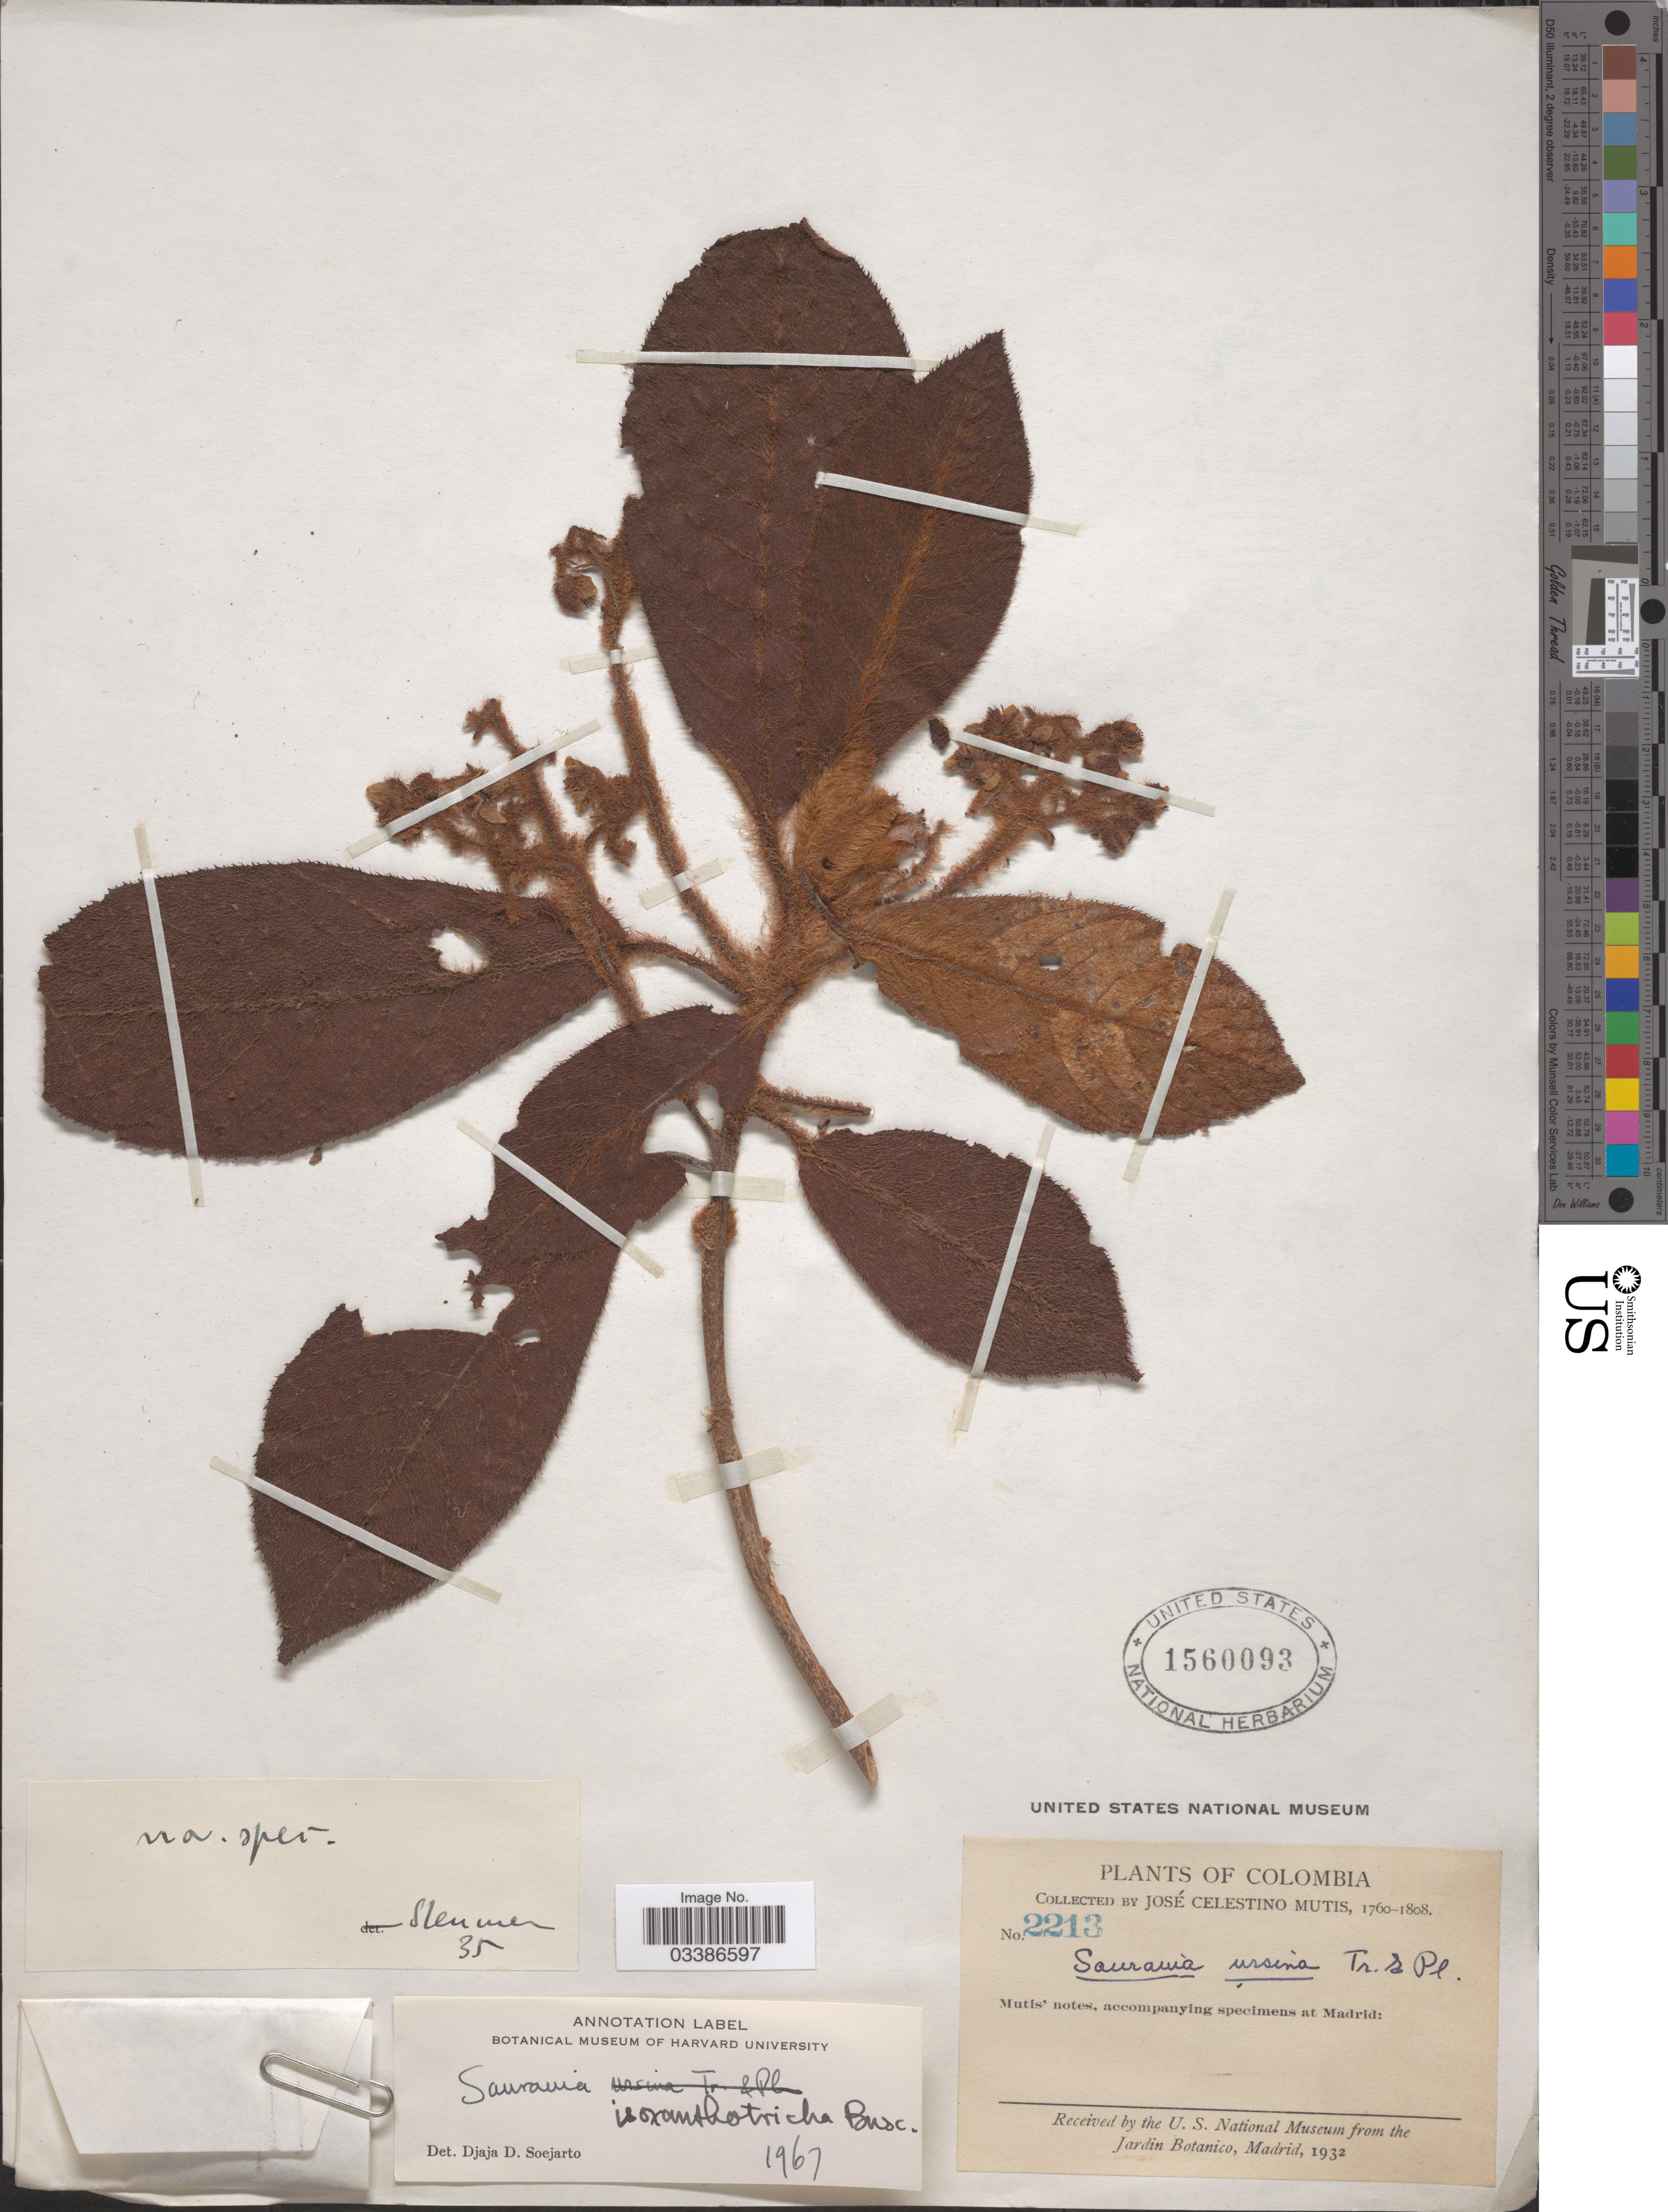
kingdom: Plantae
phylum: Tracheophyta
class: Magnoliopsida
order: Ericales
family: Actinidiaceae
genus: Saurauia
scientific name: Saurauia isoxanthotricha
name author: Buscal.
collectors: J. C. B. Mutis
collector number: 2213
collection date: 1760/1808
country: Colombia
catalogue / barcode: US 1560093